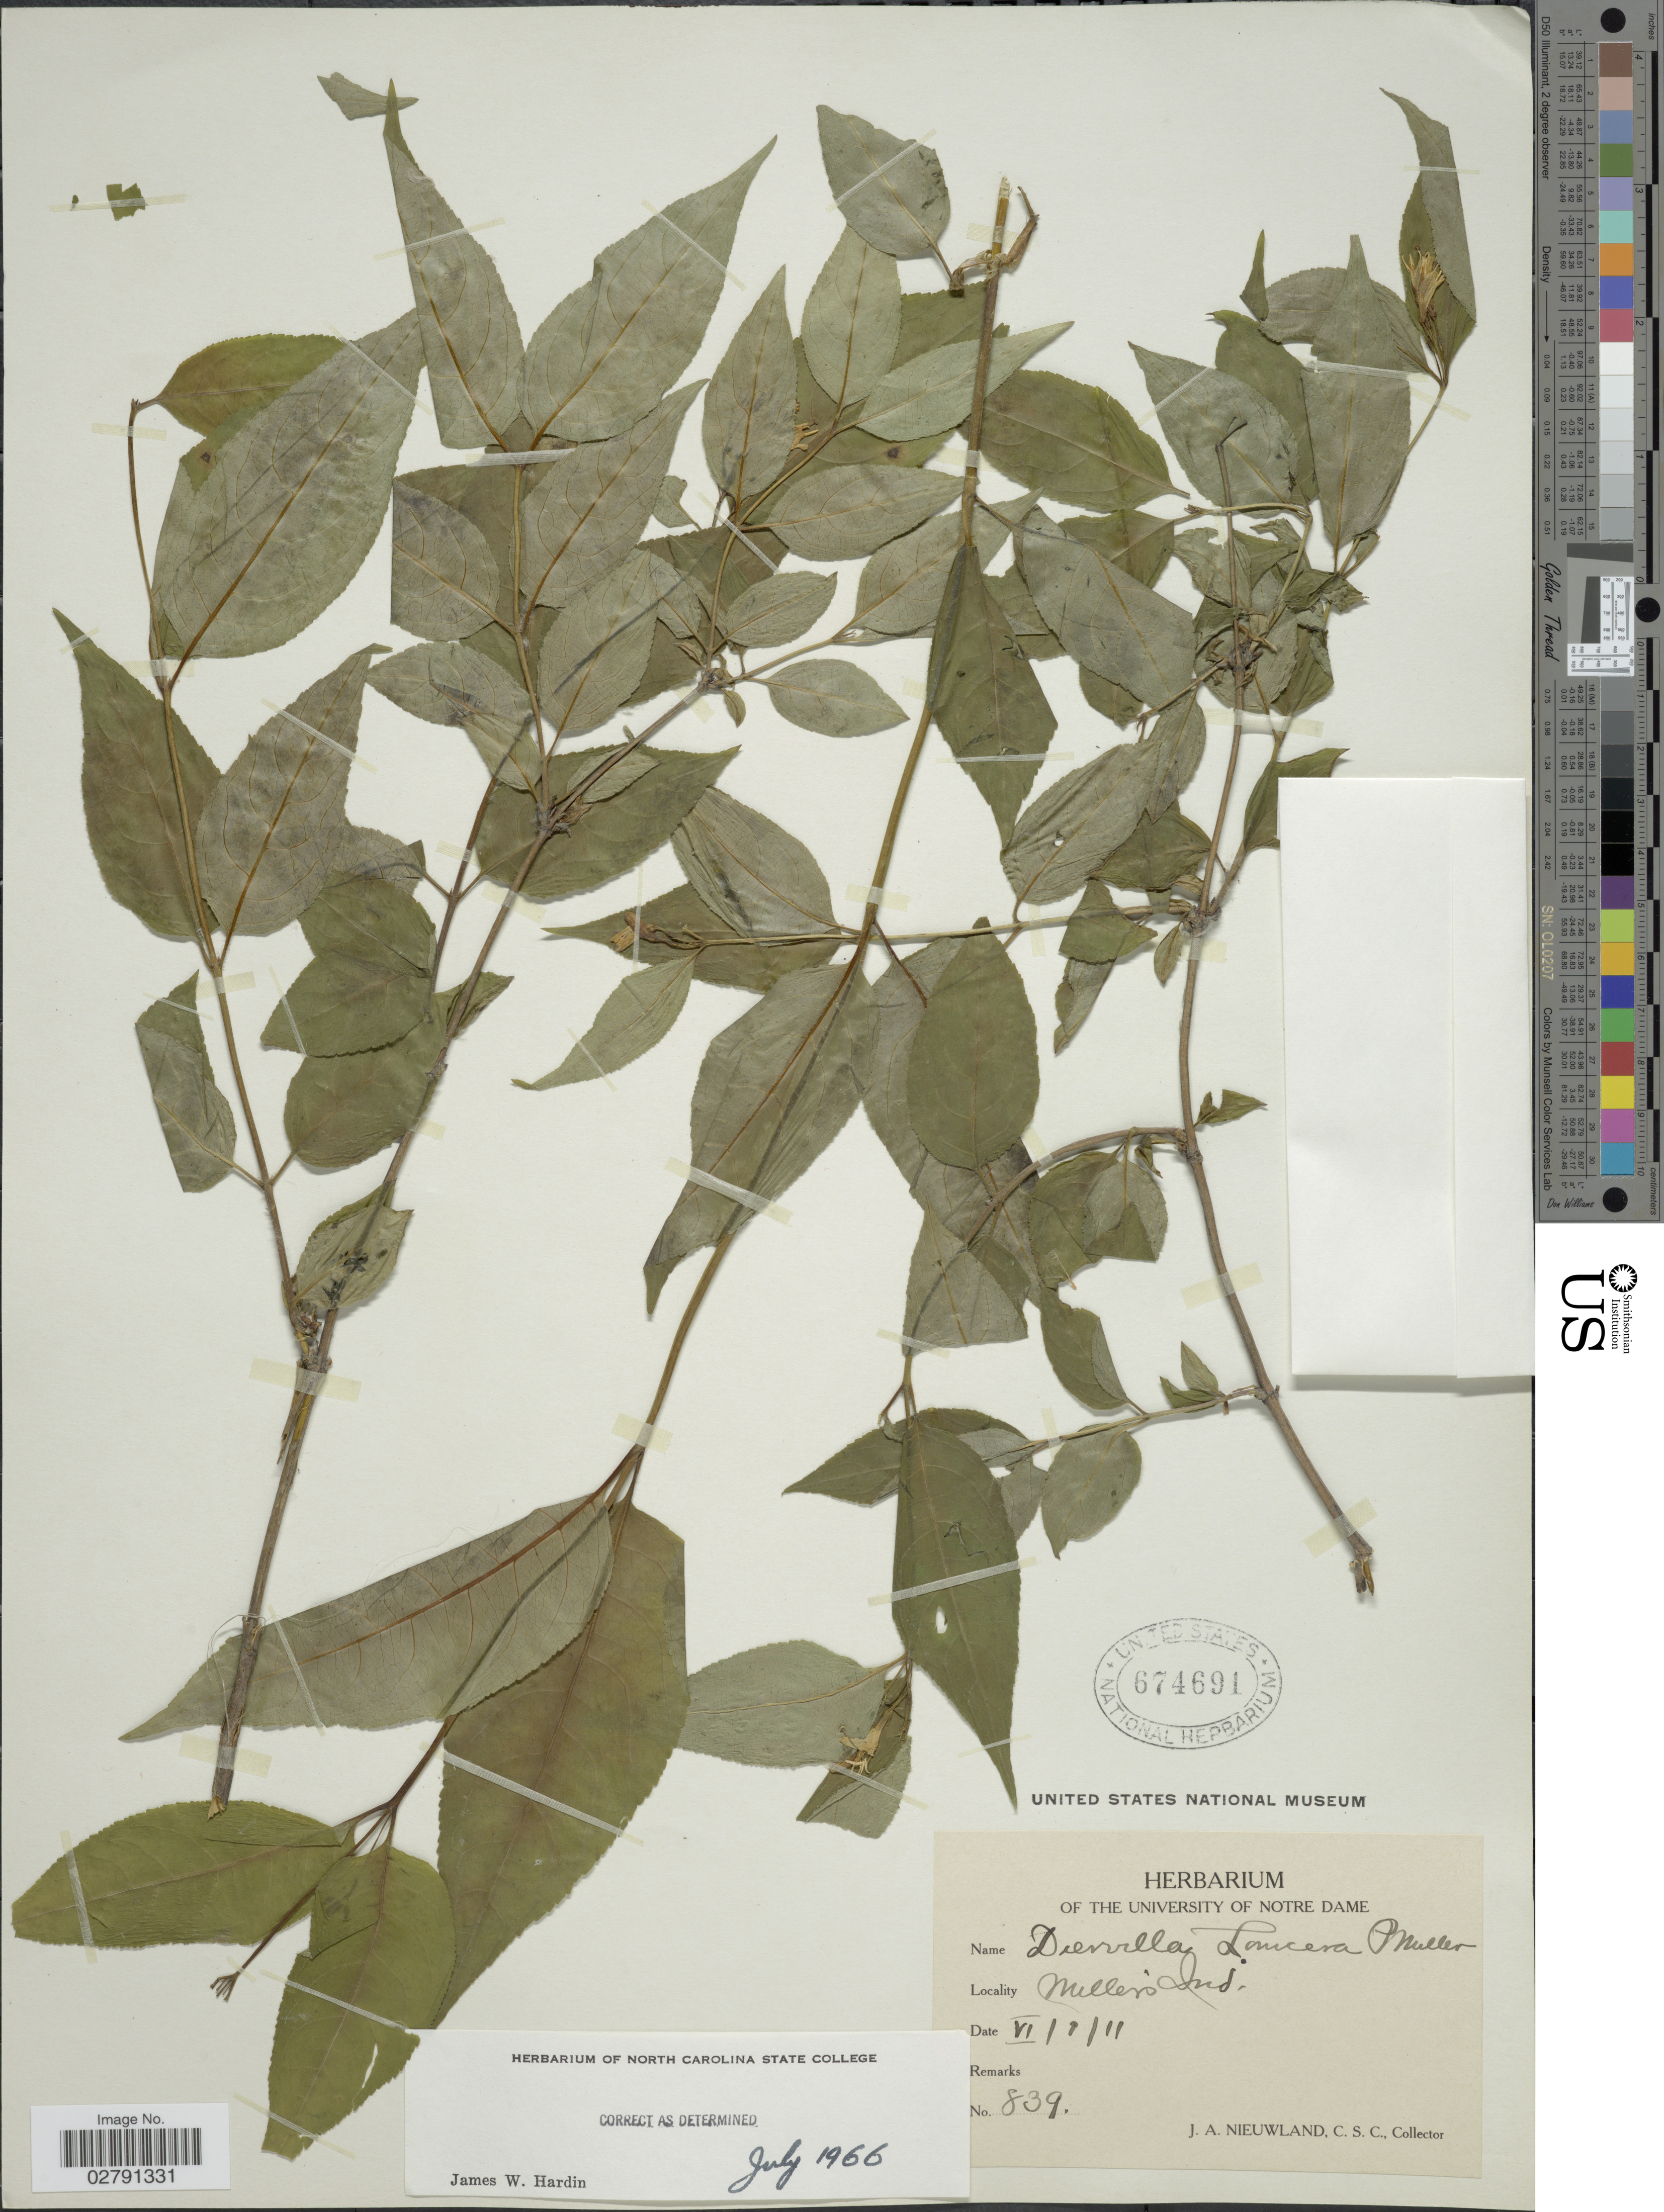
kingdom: Plantae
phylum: Tracheophyta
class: Magnoliopsida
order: Dipsacales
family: Caprifoliaceae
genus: Diervilla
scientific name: Diervilla lonicera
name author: Mill.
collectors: J. A. Nieuwland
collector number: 839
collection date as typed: Transcribed d/m/y: 1/6/11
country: United States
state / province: Indiana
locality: Miller.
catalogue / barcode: US 674691